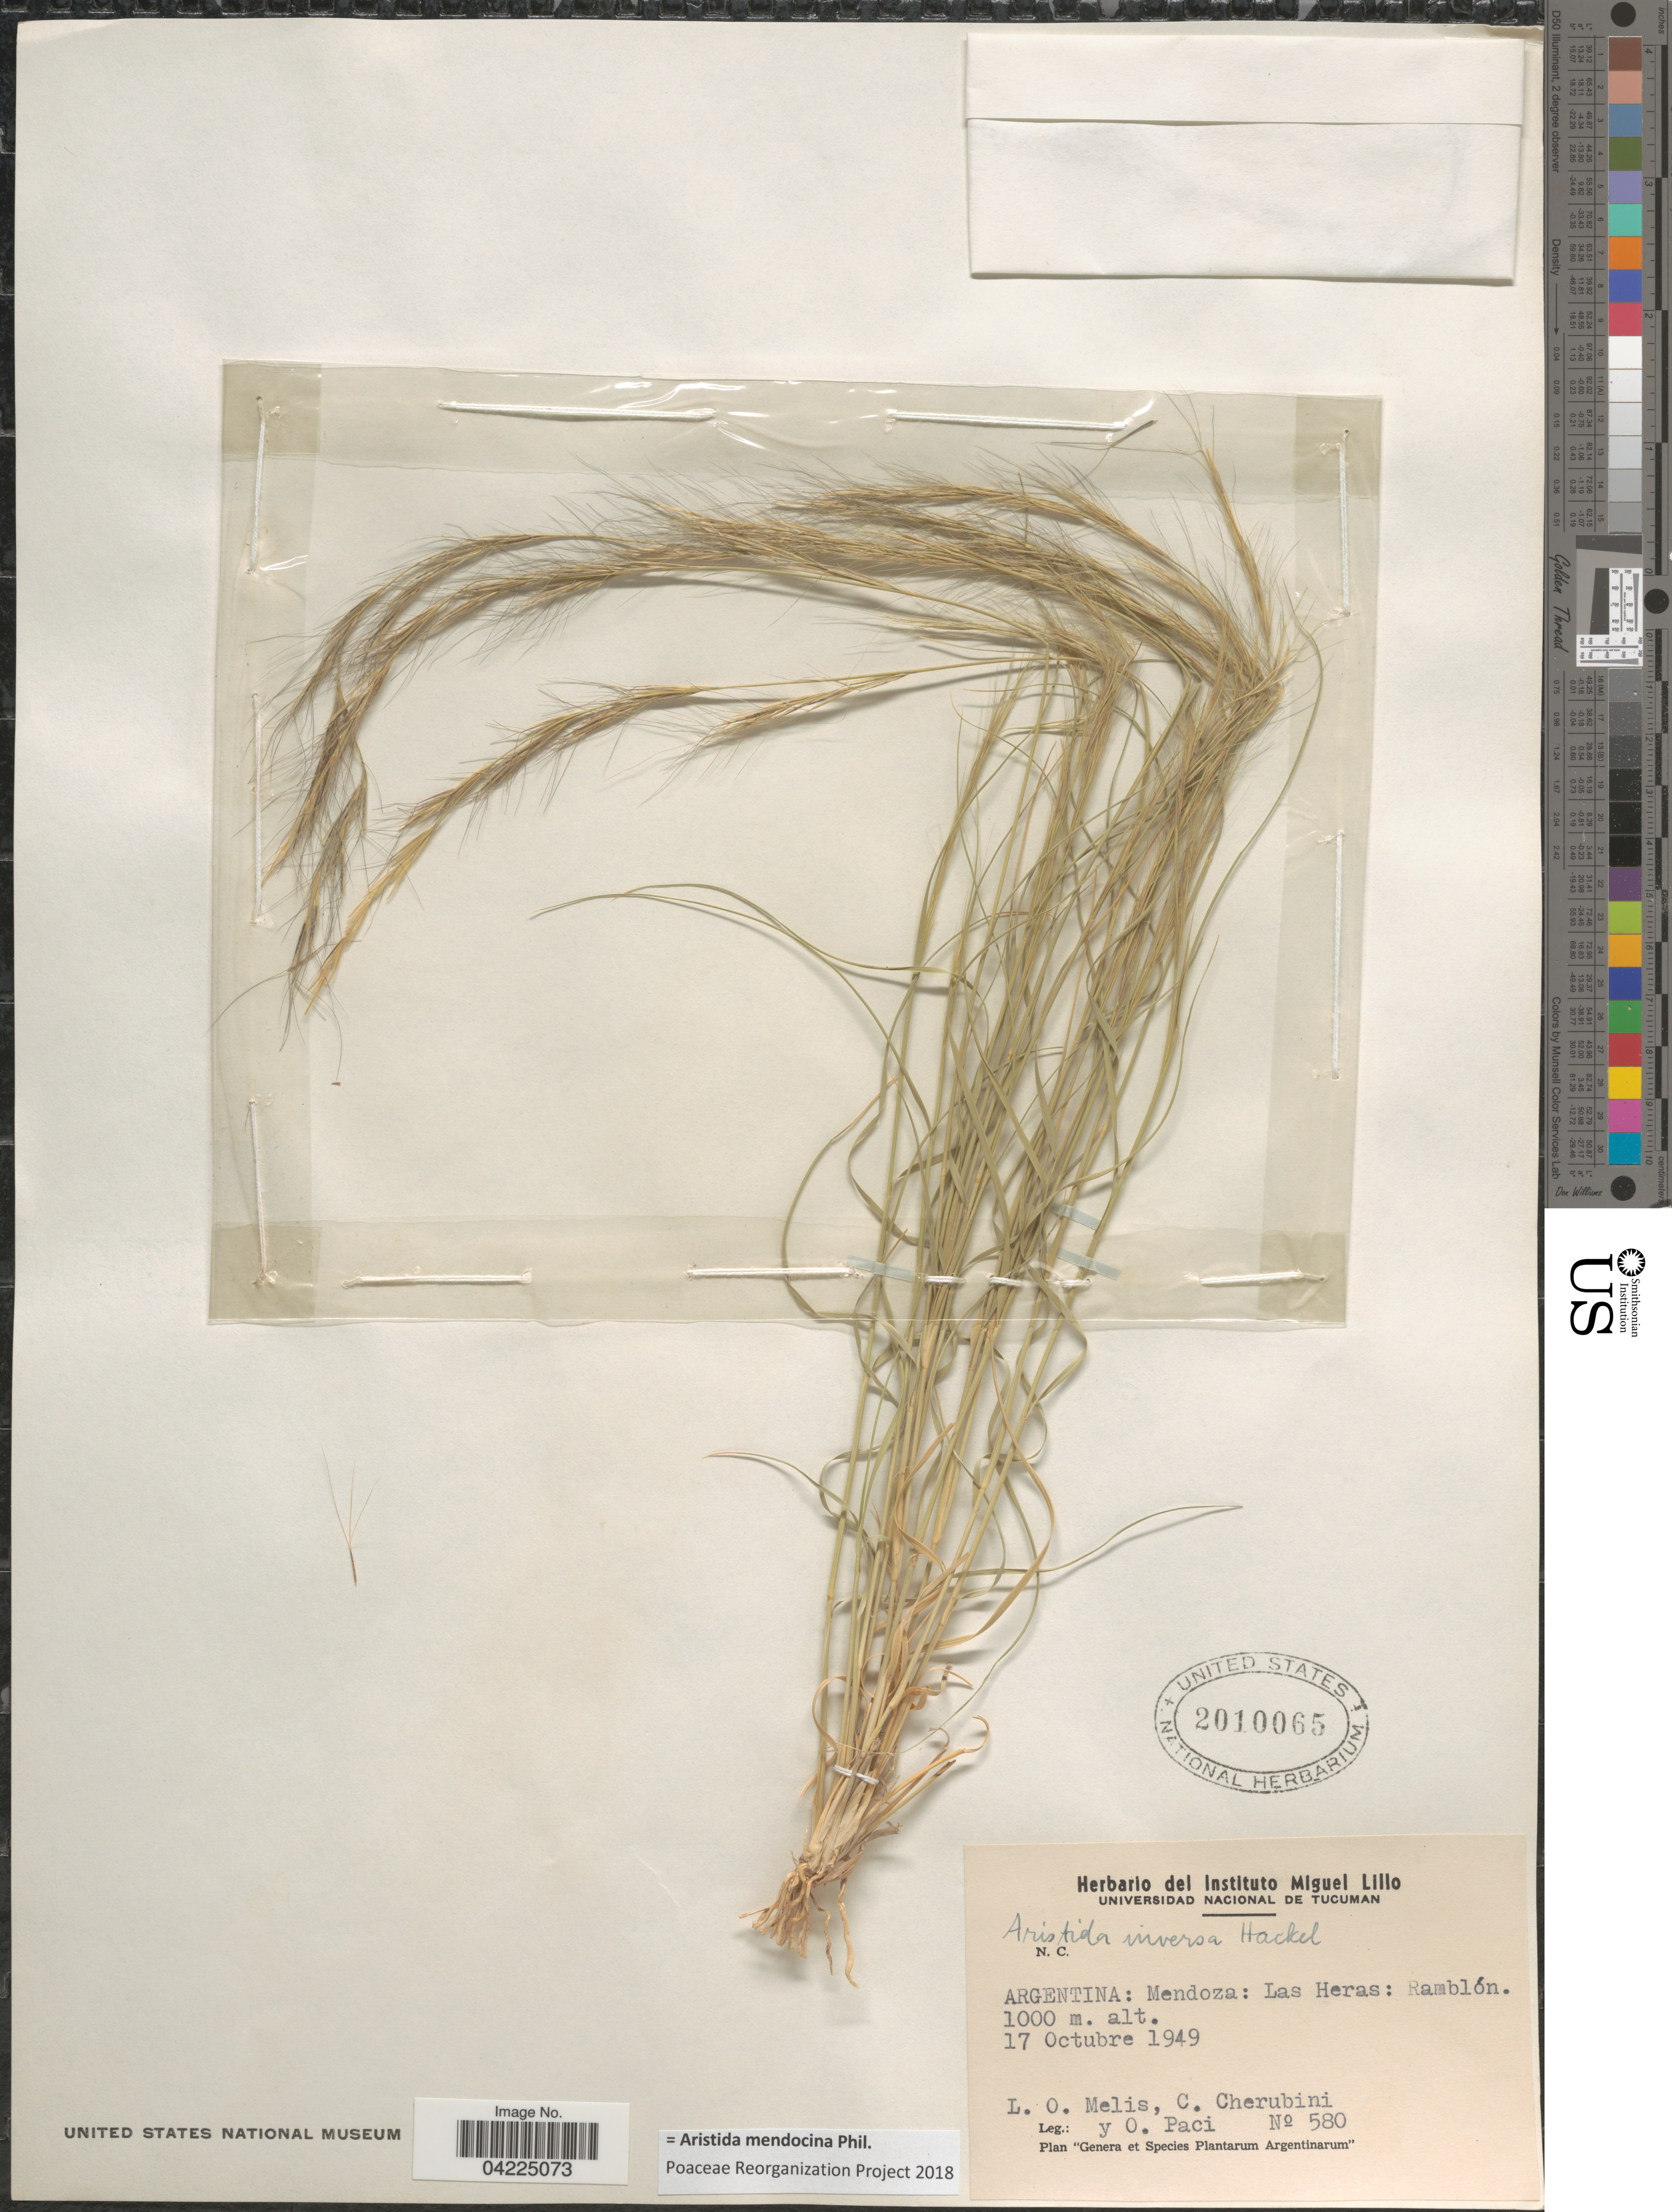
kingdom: Plantae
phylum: Tracheophyta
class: Liliopsida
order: Poales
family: Poaceae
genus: Aristida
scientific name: Aristida mendocina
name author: Phil.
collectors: L. Melis, C. Cherubini & O. Paci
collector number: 580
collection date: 1949-10-17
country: Argentina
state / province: Mendoza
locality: Las Heras: Ramblón.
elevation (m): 1000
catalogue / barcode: US 2010065